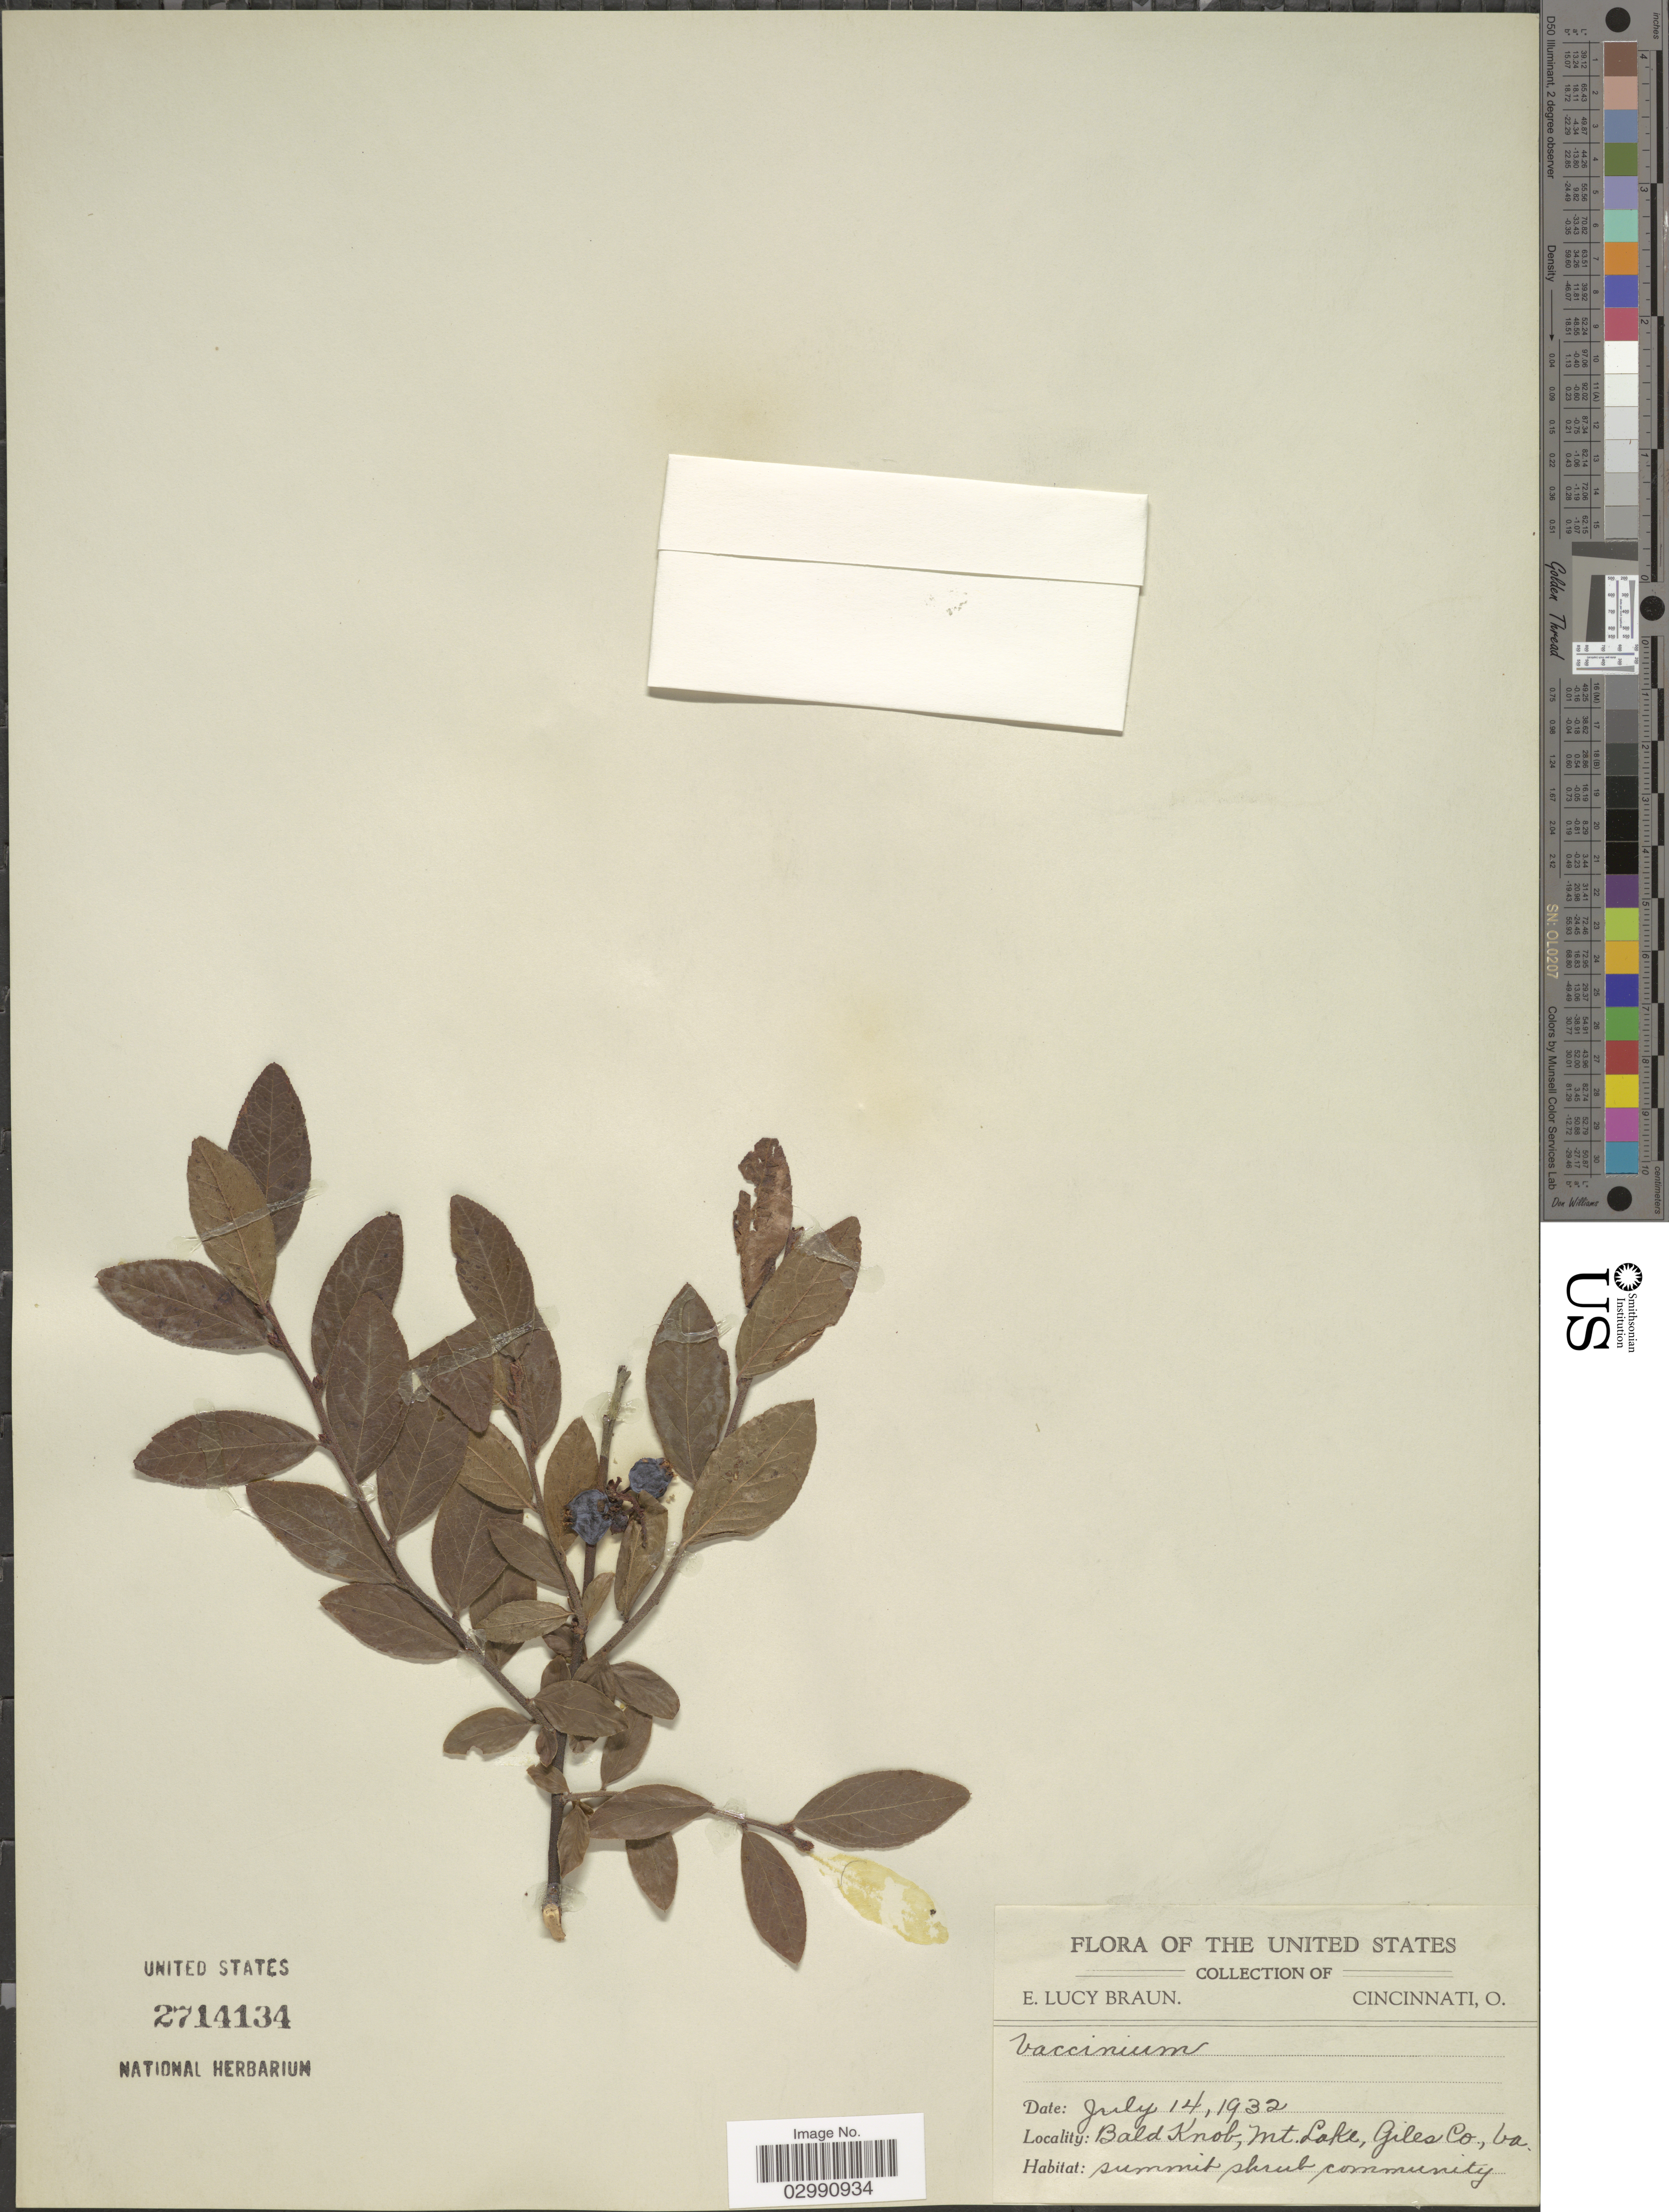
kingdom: Plantae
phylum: Tracheophyta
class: Magnoliopsida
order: Ericales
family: Ericaceae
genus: Vaccinium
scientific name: Vaccinium sp.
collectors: E. L. Braun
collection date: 1932-07-14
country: United States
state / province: California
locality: Bald Knob, Mt. Lake, Giles Co.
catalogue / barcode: US 2714134